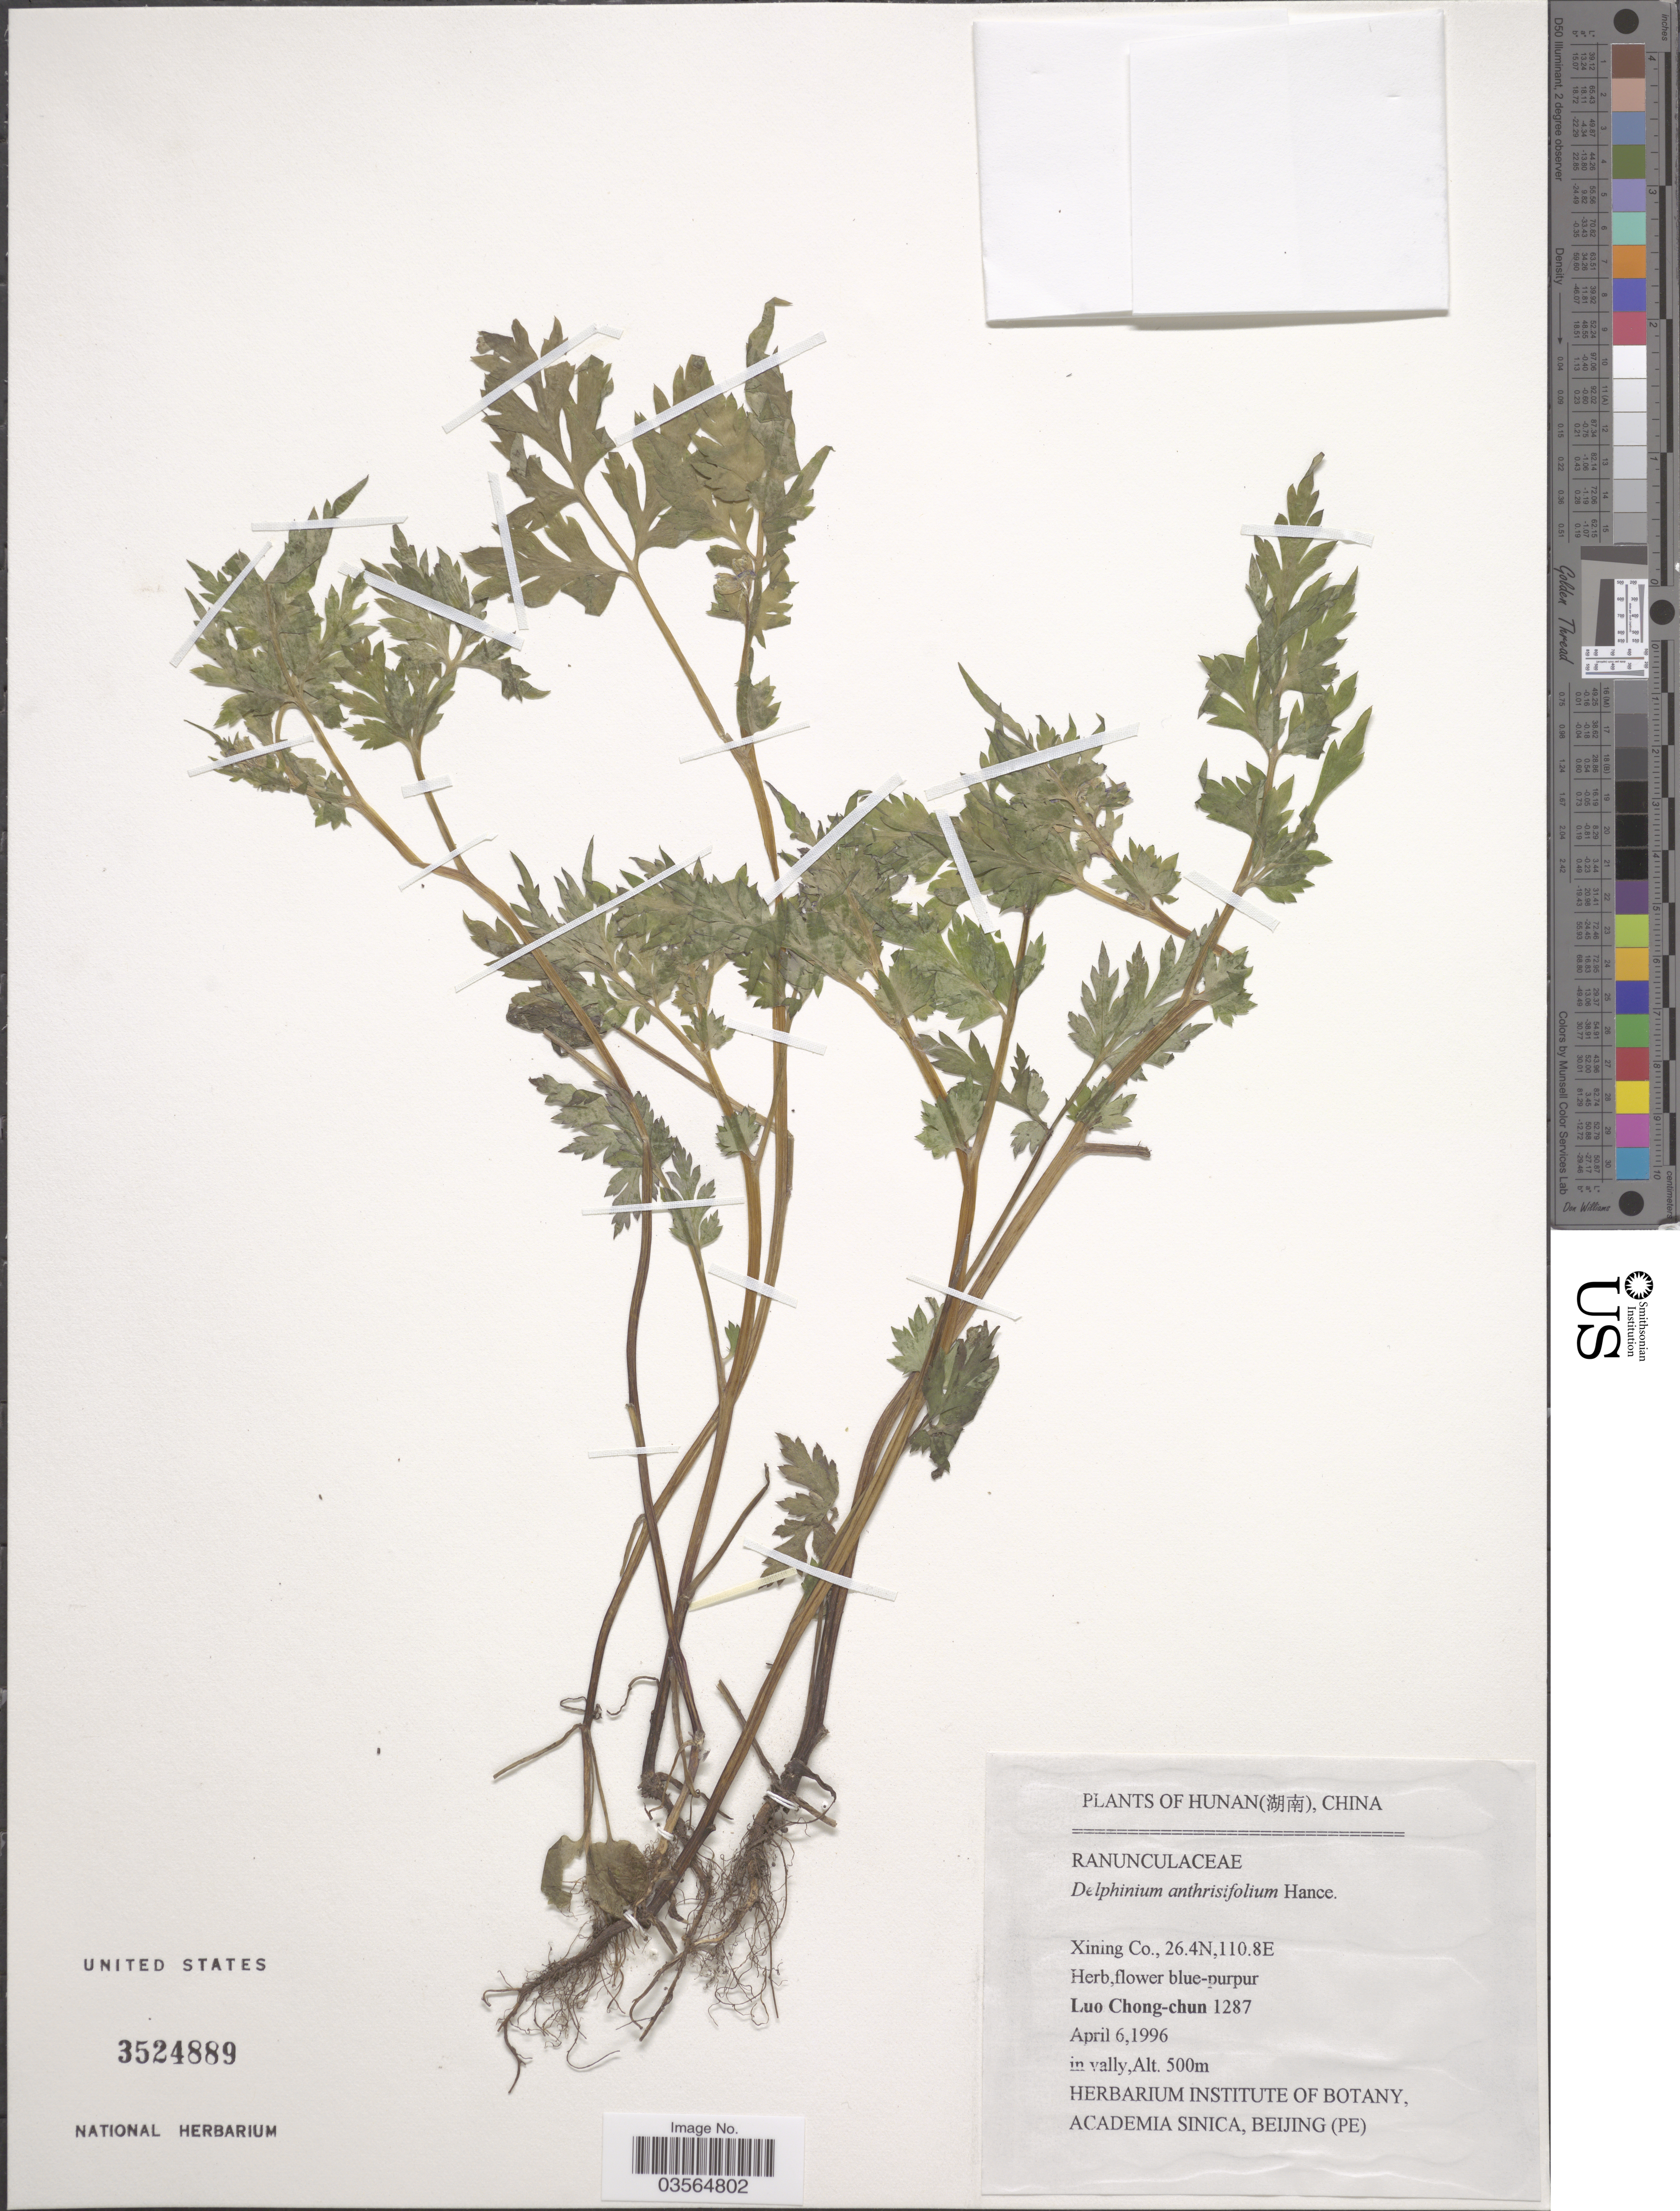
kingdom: Plantae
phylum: Tracheophyta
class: Magnoliopsida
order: Ranunculales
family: Ranunculaceae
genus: Delphinium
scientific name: Delphinium anthriscifolium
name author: Hance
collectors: L. Chong-Chun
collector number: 1287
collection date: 1996-04-06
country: China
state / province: Hunan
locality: Xining Co.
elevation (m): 500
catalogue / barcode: US 3524889